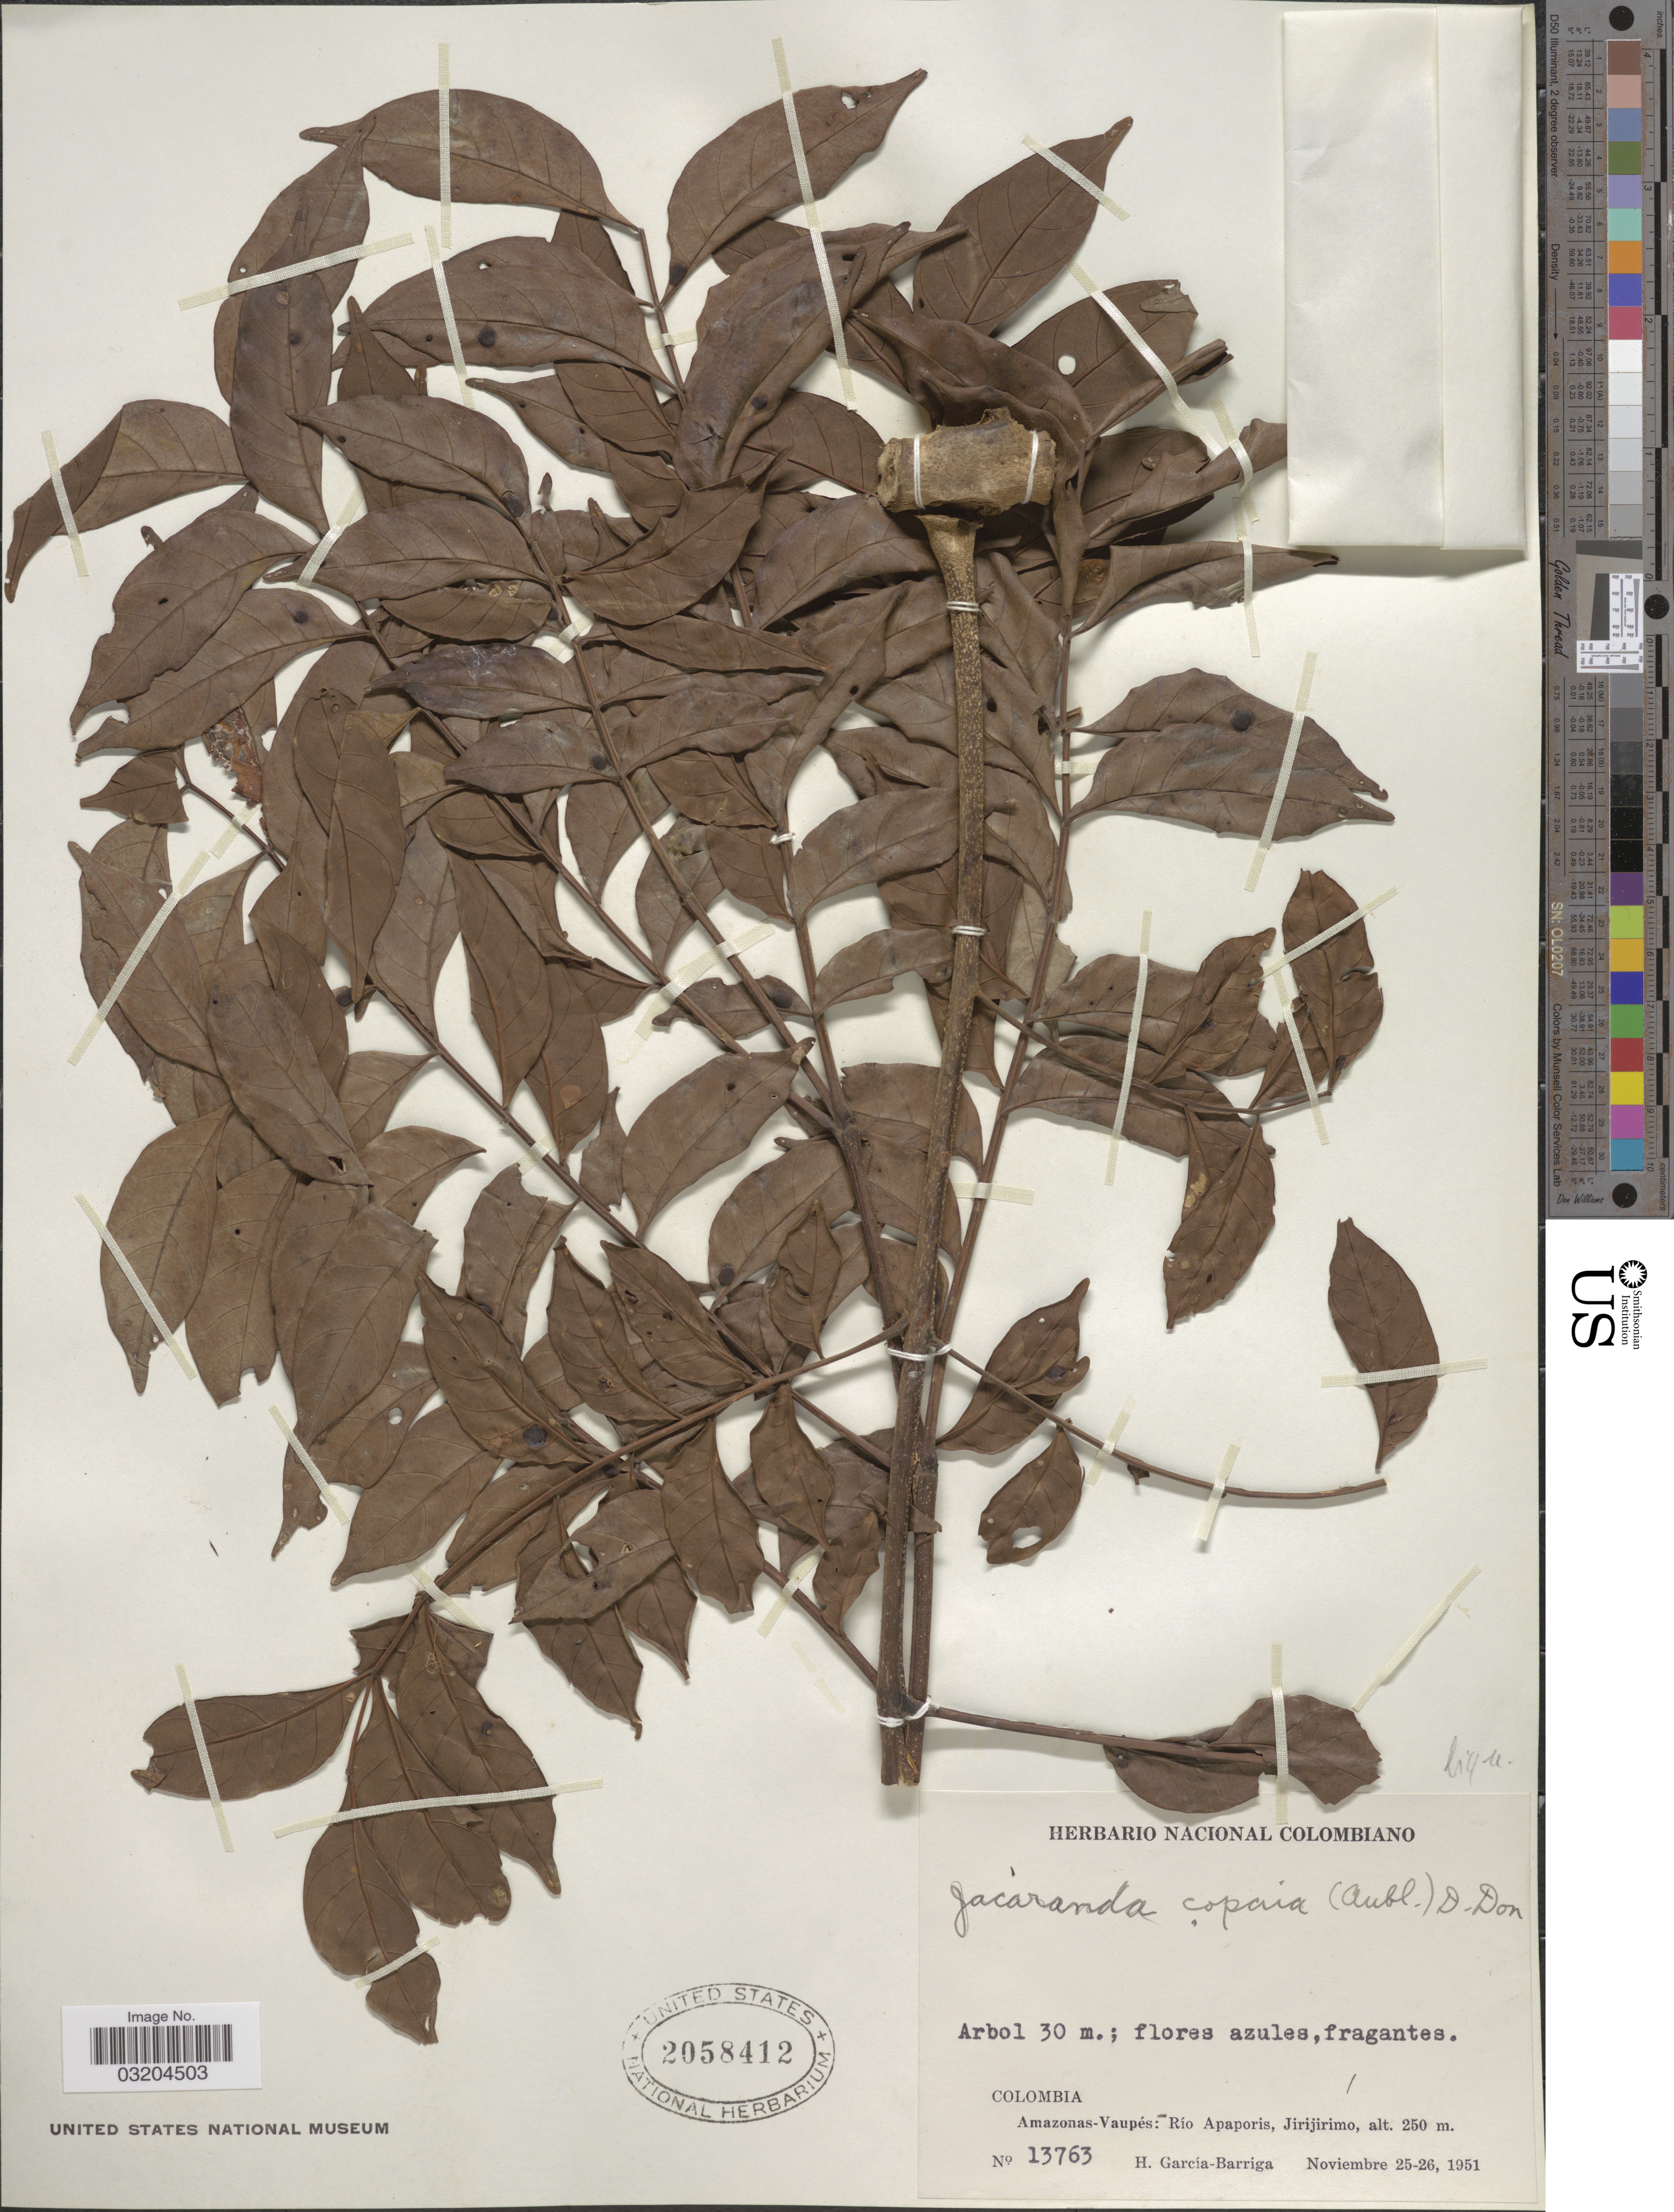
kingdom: Plantae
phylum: Tracheophyta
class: Magnoliopsida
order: Lamiales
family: Bignoniaceae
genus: Jacaranda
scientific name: Jacaranda copaia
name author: (Aubl.) D. Don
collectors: H. García Barriga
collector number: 13763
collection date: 1951-11-25/1951-11-26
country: Colombia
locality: Amazonas-Vaupés: Río Apaporis, Jirijirimo.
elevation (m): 250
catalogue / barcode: US 2058412